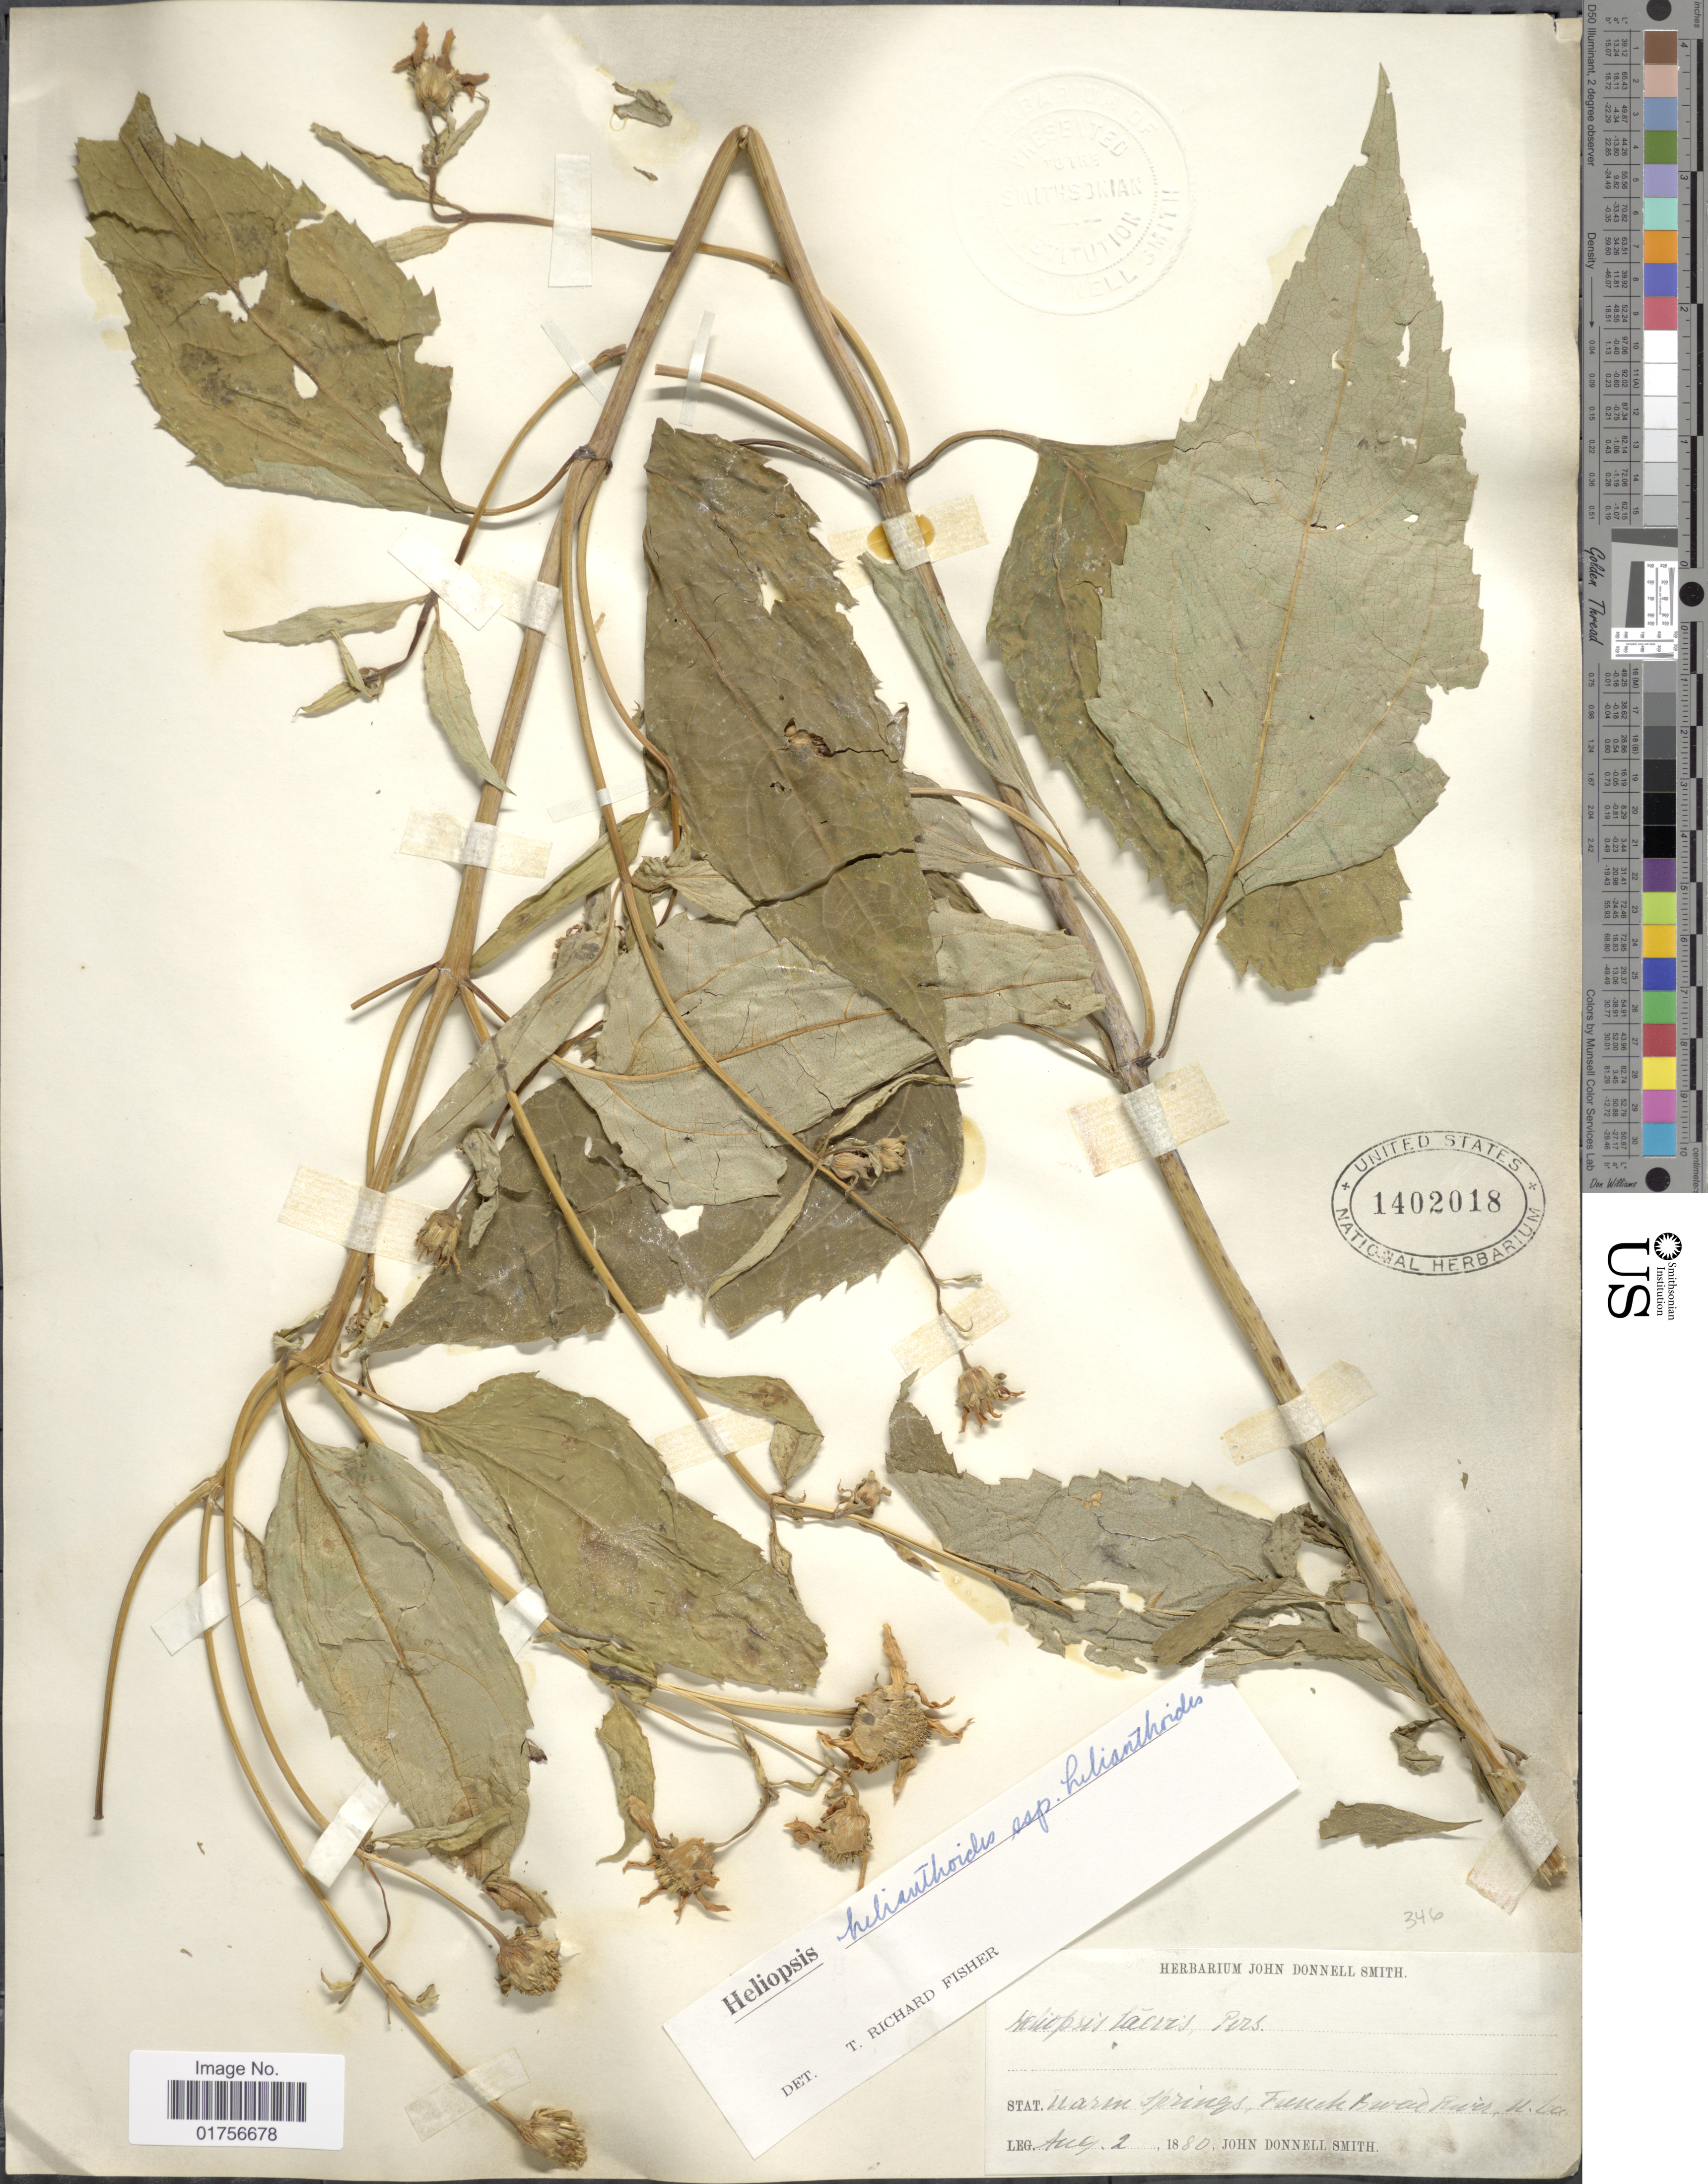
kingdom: Plantae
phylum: Tracheophyta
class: Magnoliopsida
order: Asterales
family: Asteraceae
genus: Heliopsis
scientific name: Heliopsis helianthoides subsp. helianthoides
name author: (L.) Sweet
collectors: J. Donnell Smith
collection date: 1880-08-02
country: United States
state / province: North Carolina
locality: Warm Springs, French Broad River, N. Ca.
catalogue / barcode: US 1402018